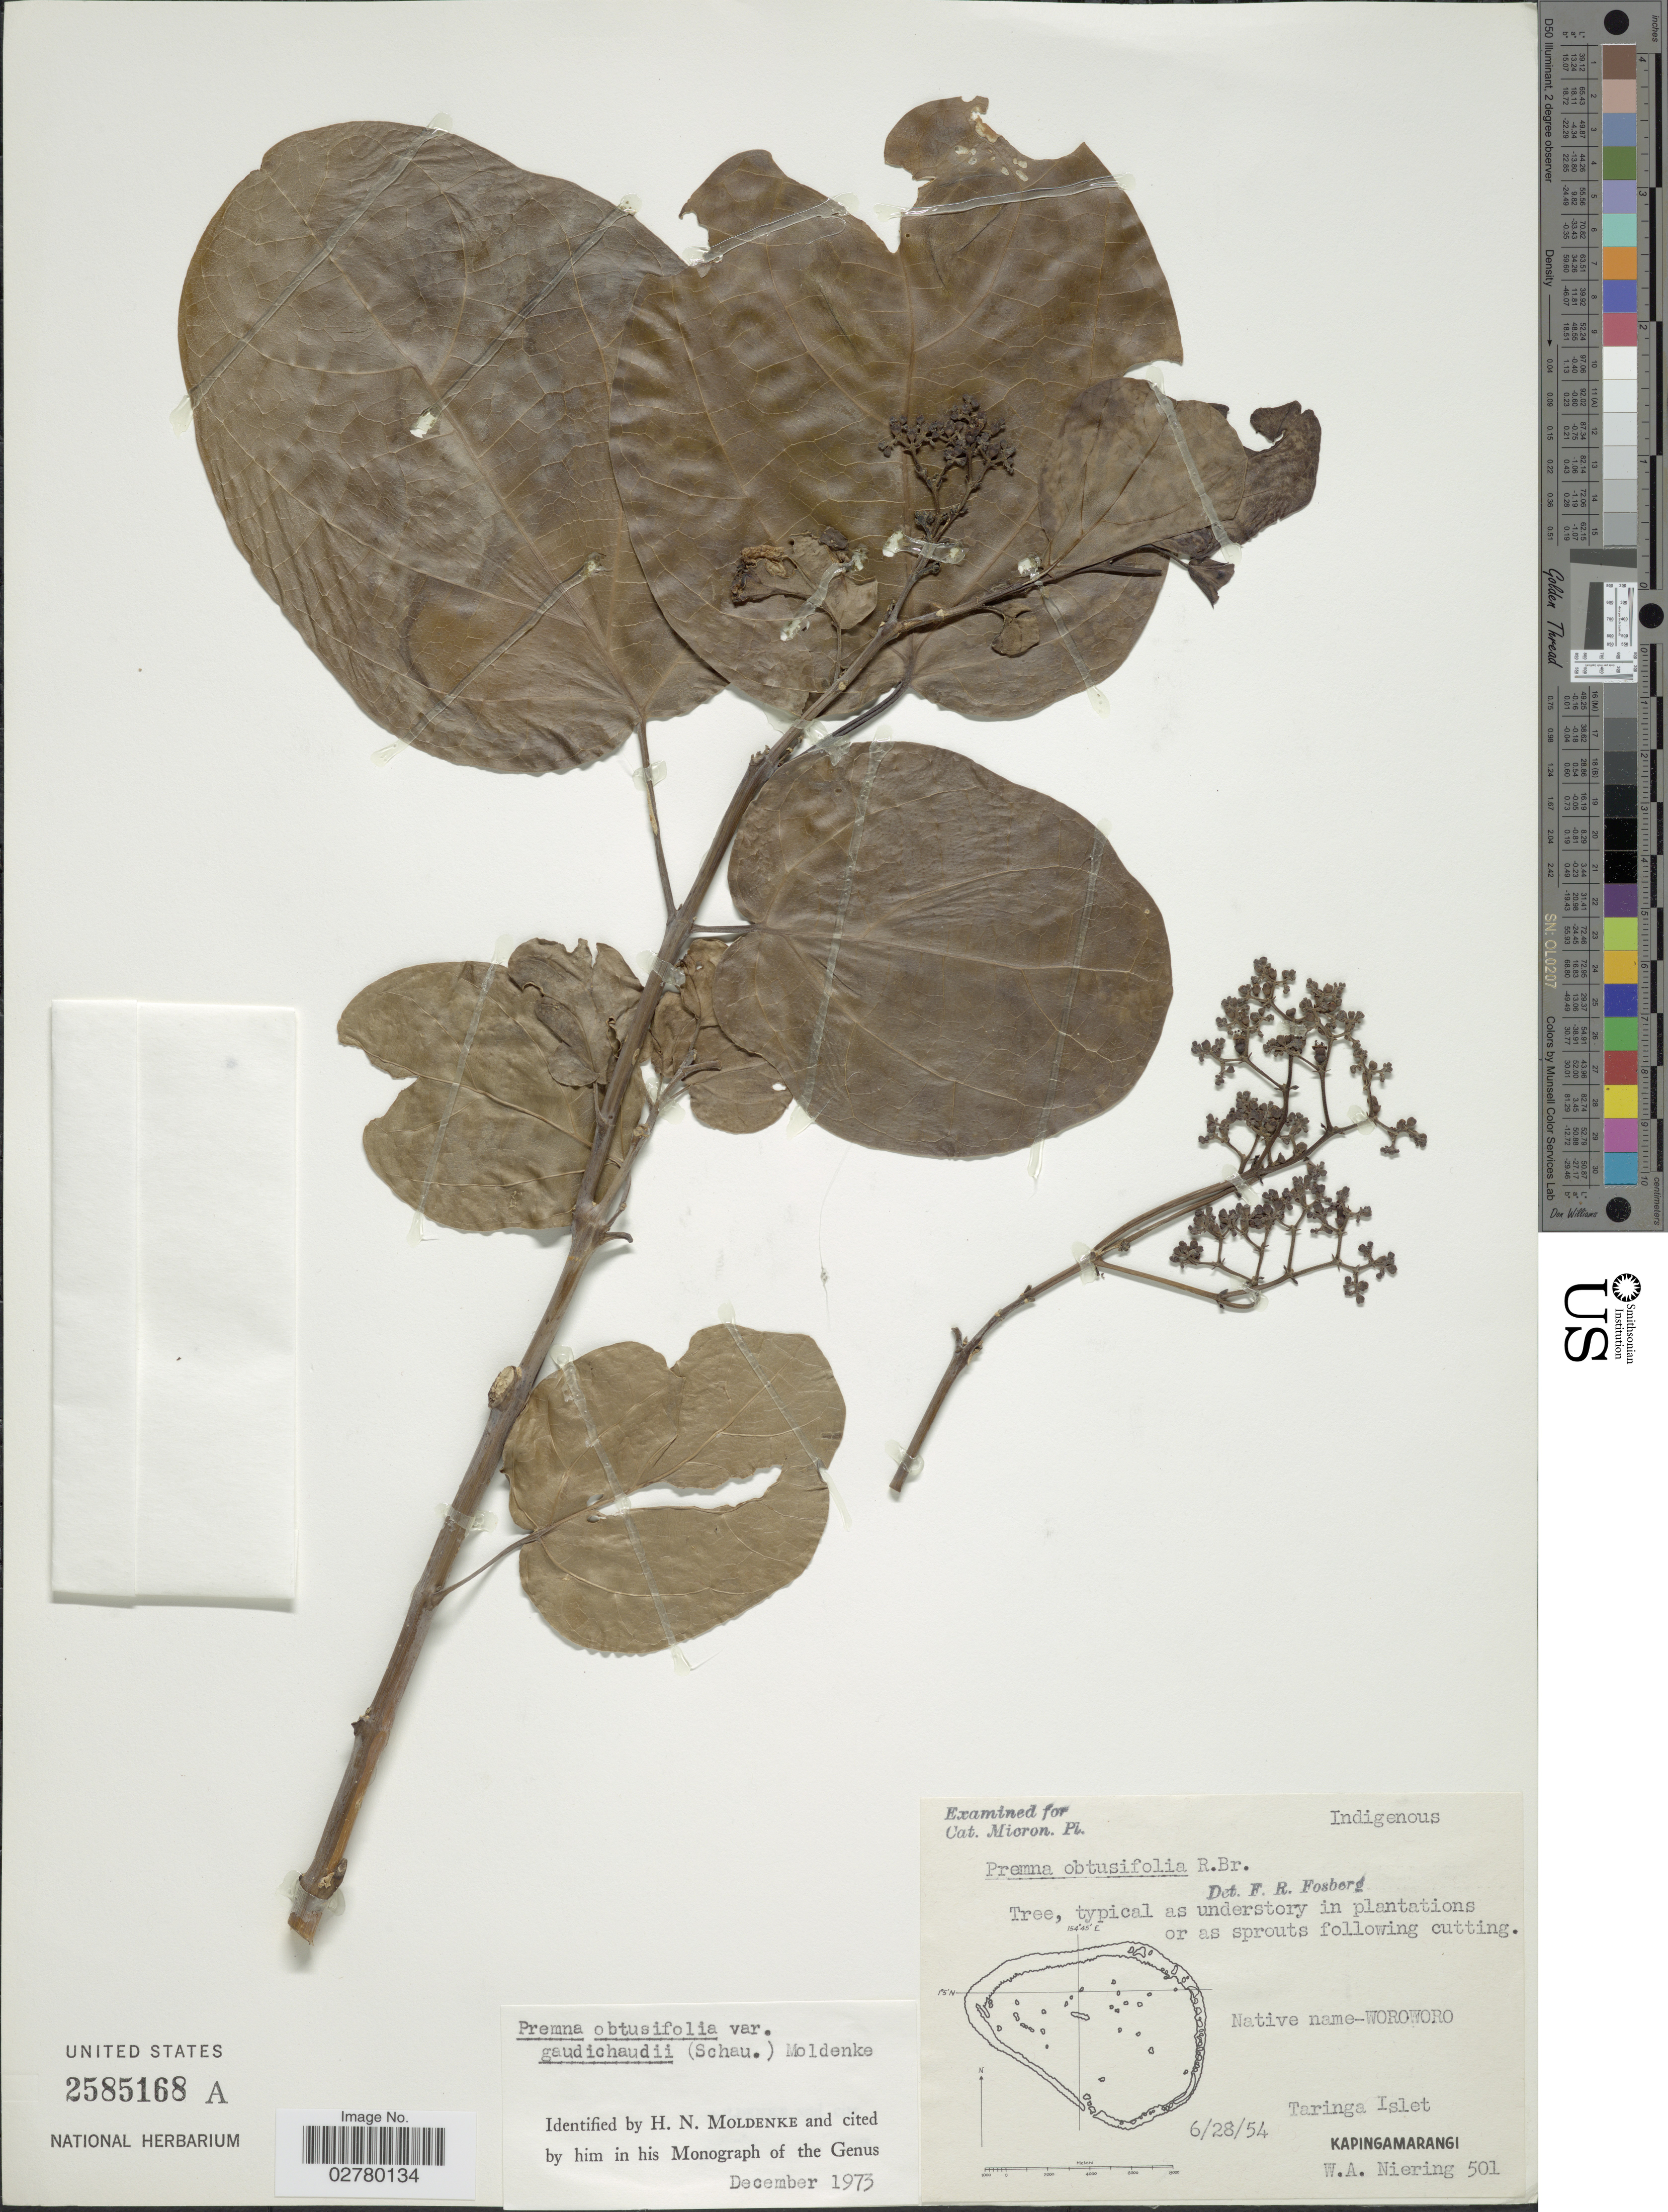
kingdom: Plantae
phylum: Tracheophyta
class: Magnoliopsida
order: Lamiales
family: Lamiaceae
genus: Premna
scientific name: Premna obtusifolia var. gaudichaudii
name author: (Schauer) Moldenke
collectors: W. Niering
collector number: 501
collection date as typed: Transcribed d/m/y: 28/6/54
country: Micronesia, Federated States of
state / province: Pohnpei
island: Kapingamarangi Atoll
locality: Taringa Islet. Kapingamarangi.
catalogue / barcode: US 2585168A